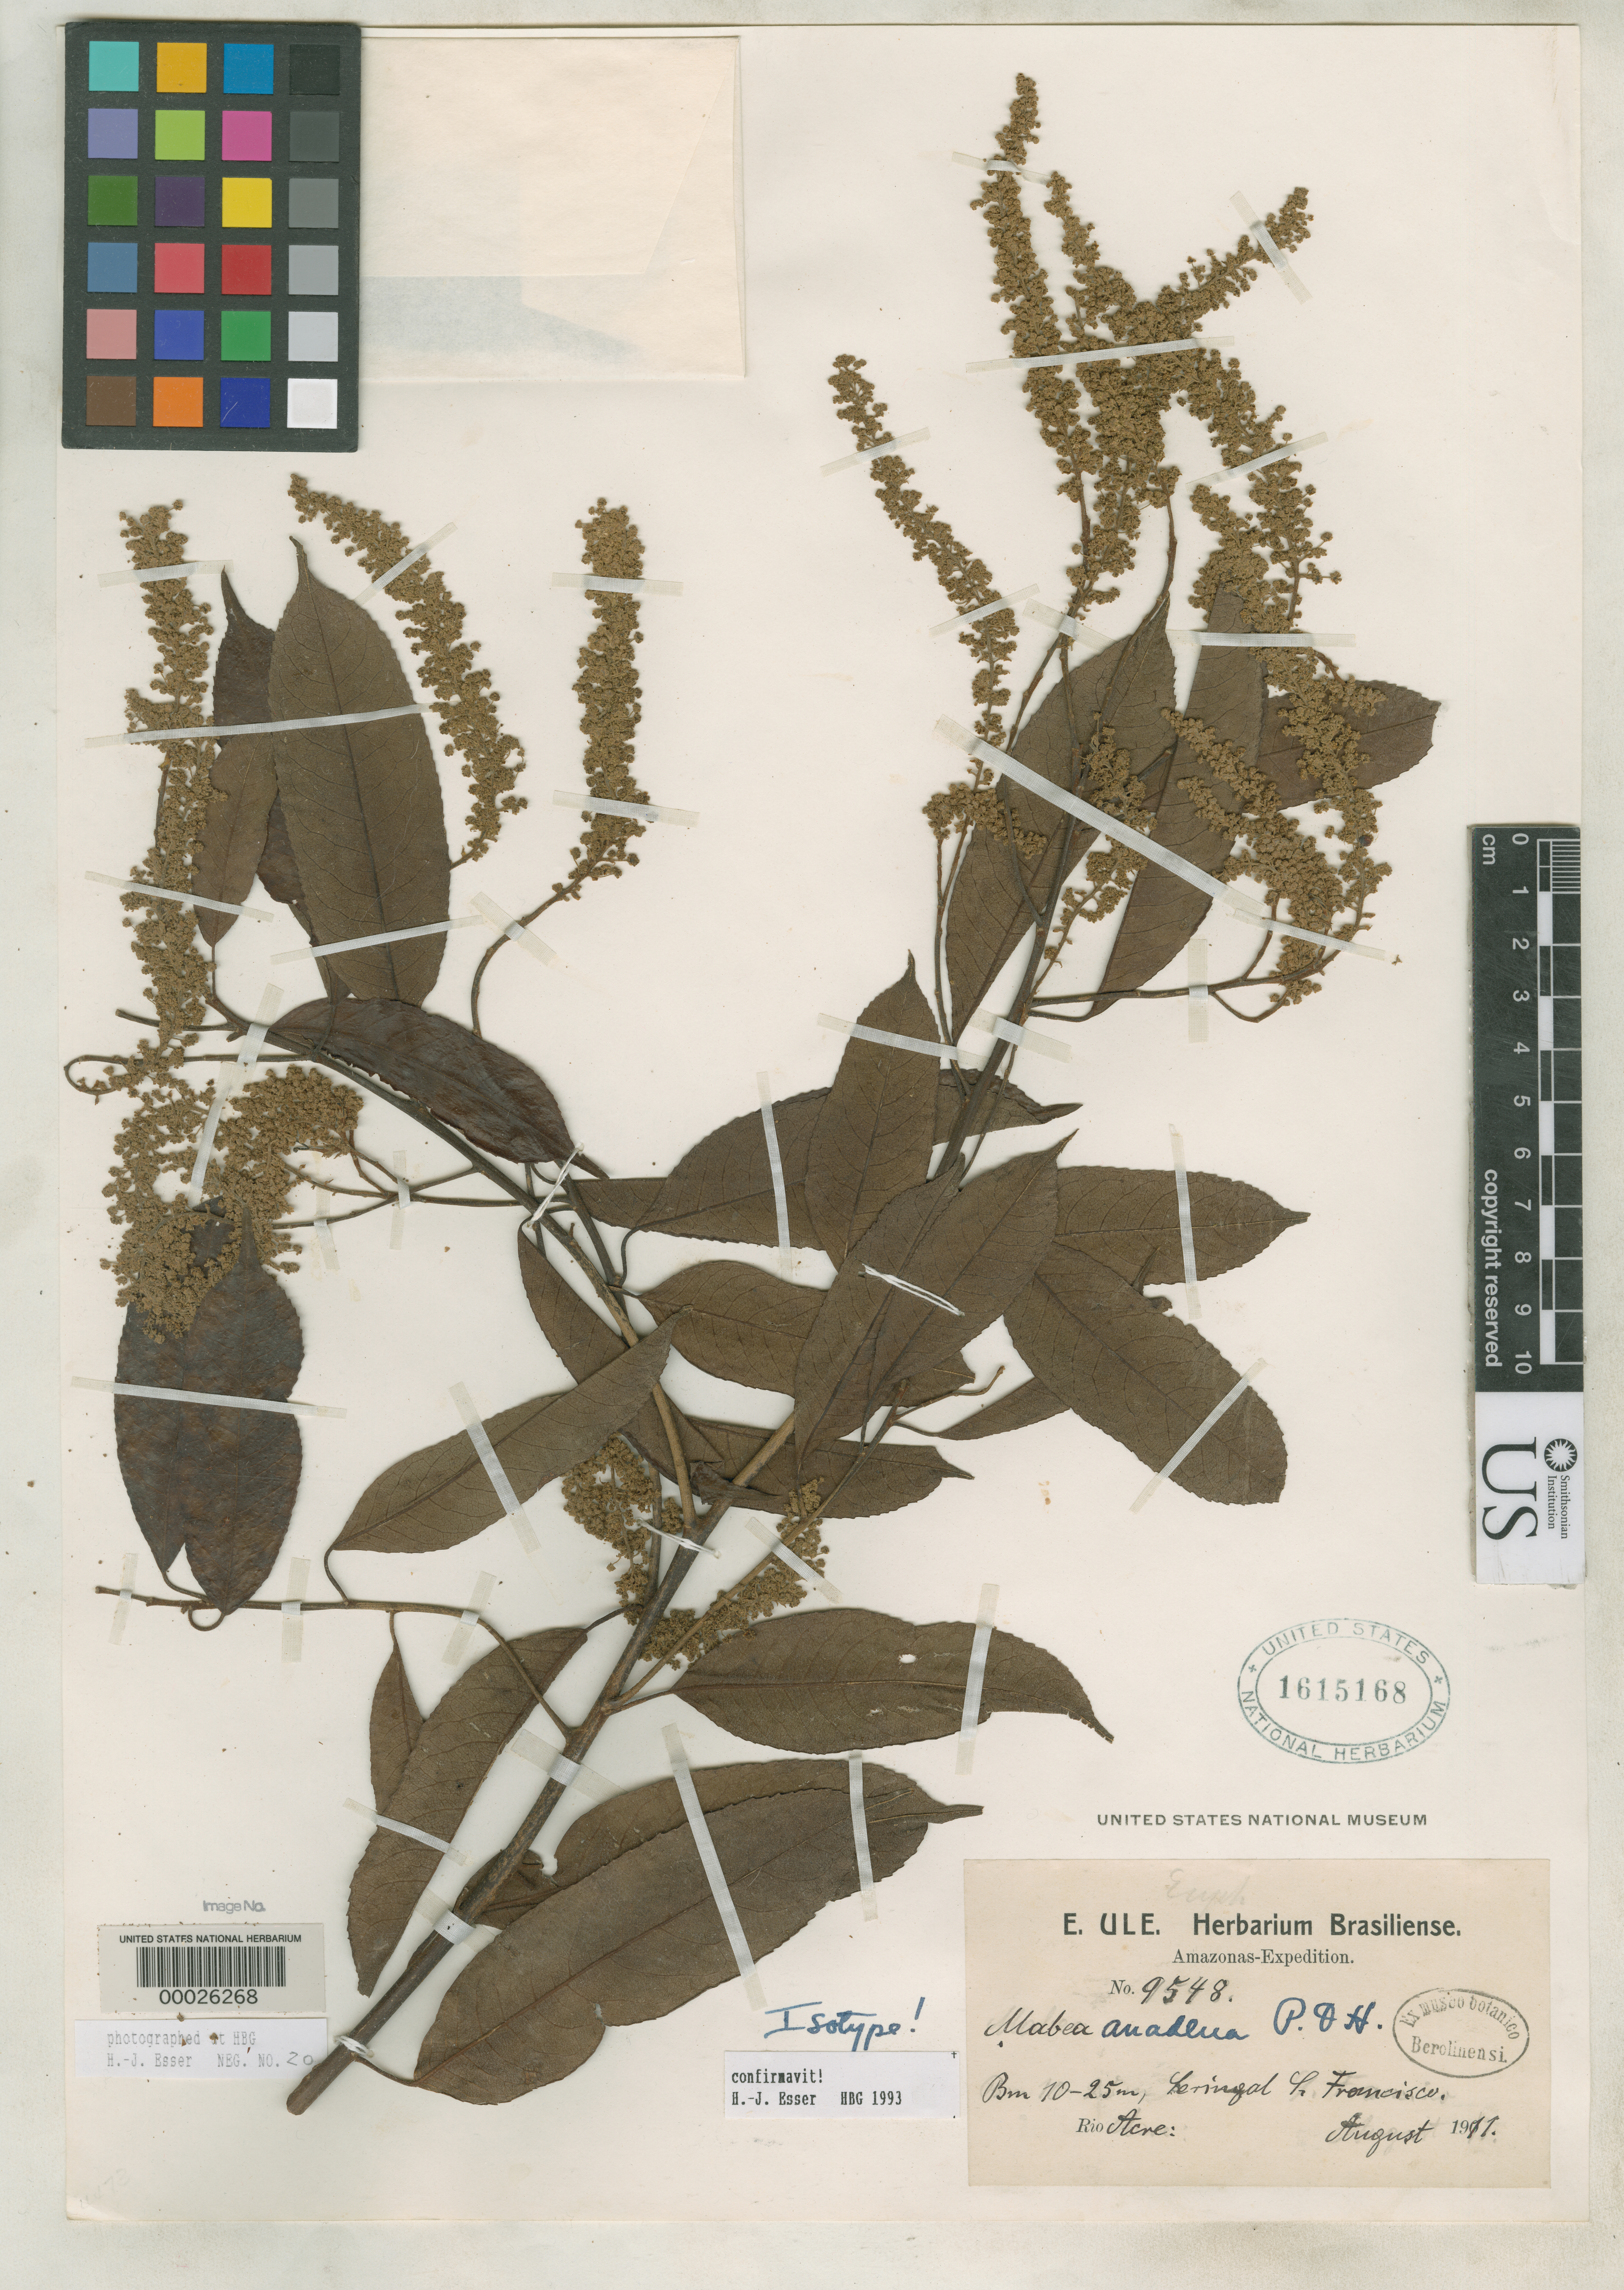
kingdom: Plantae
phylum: Tracheophyta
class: Magnoliopsida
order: Malpighiales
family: Euphorbiaceae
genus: Mabea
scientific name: Mabea anadena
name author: Pax & K. Hoffm. in Engl.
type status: Isotype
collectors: E. H. Ule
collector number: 9548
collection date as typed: Aug 1911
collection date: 1911-08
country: Brazil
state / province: Amazonas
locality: Rio Acre.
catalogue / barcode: US 1615168